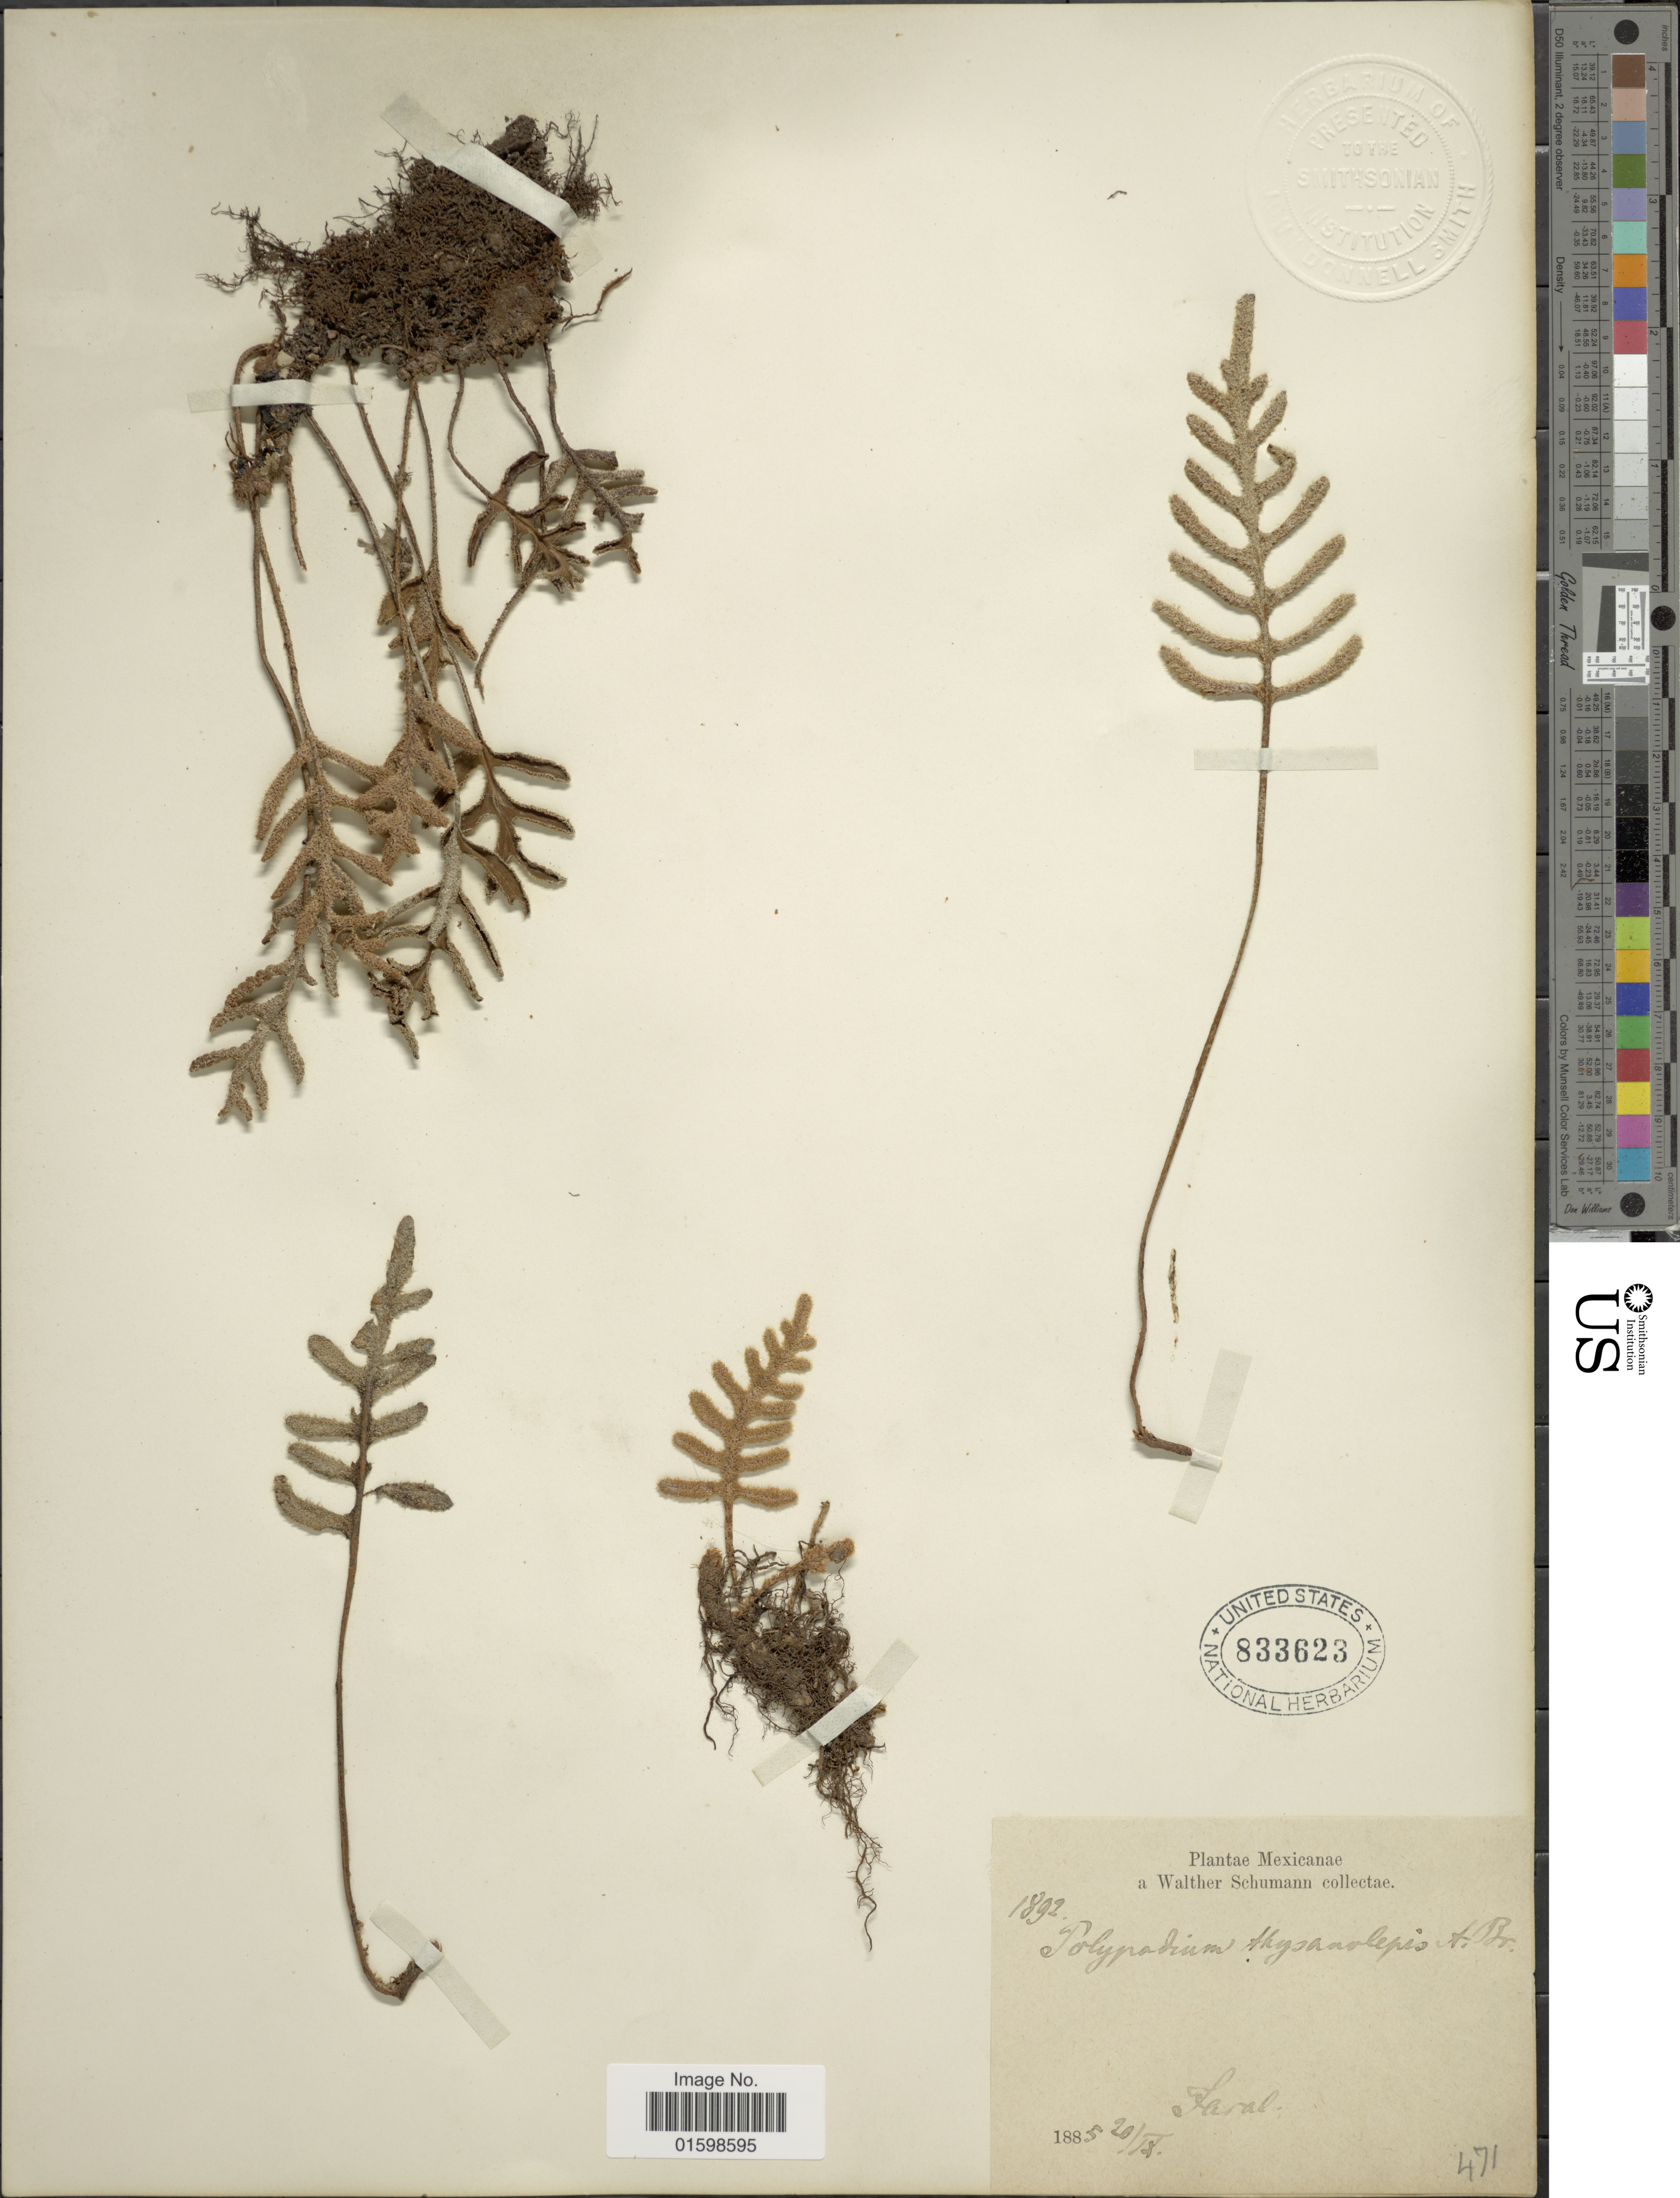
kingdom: Plantae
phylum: Tracheophyta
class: Polypodiopsida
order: Polypodiales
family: Polypodiaceae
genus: Pleopeltis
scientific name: Pleopeltis thyssanolepis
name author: (A. Braun ex Klotzsch) E.G. Andrews & Windham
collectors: W. Schumann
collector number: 1892/471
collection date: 1885-09-20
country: Mexico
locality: Faral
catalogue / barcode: US 833623